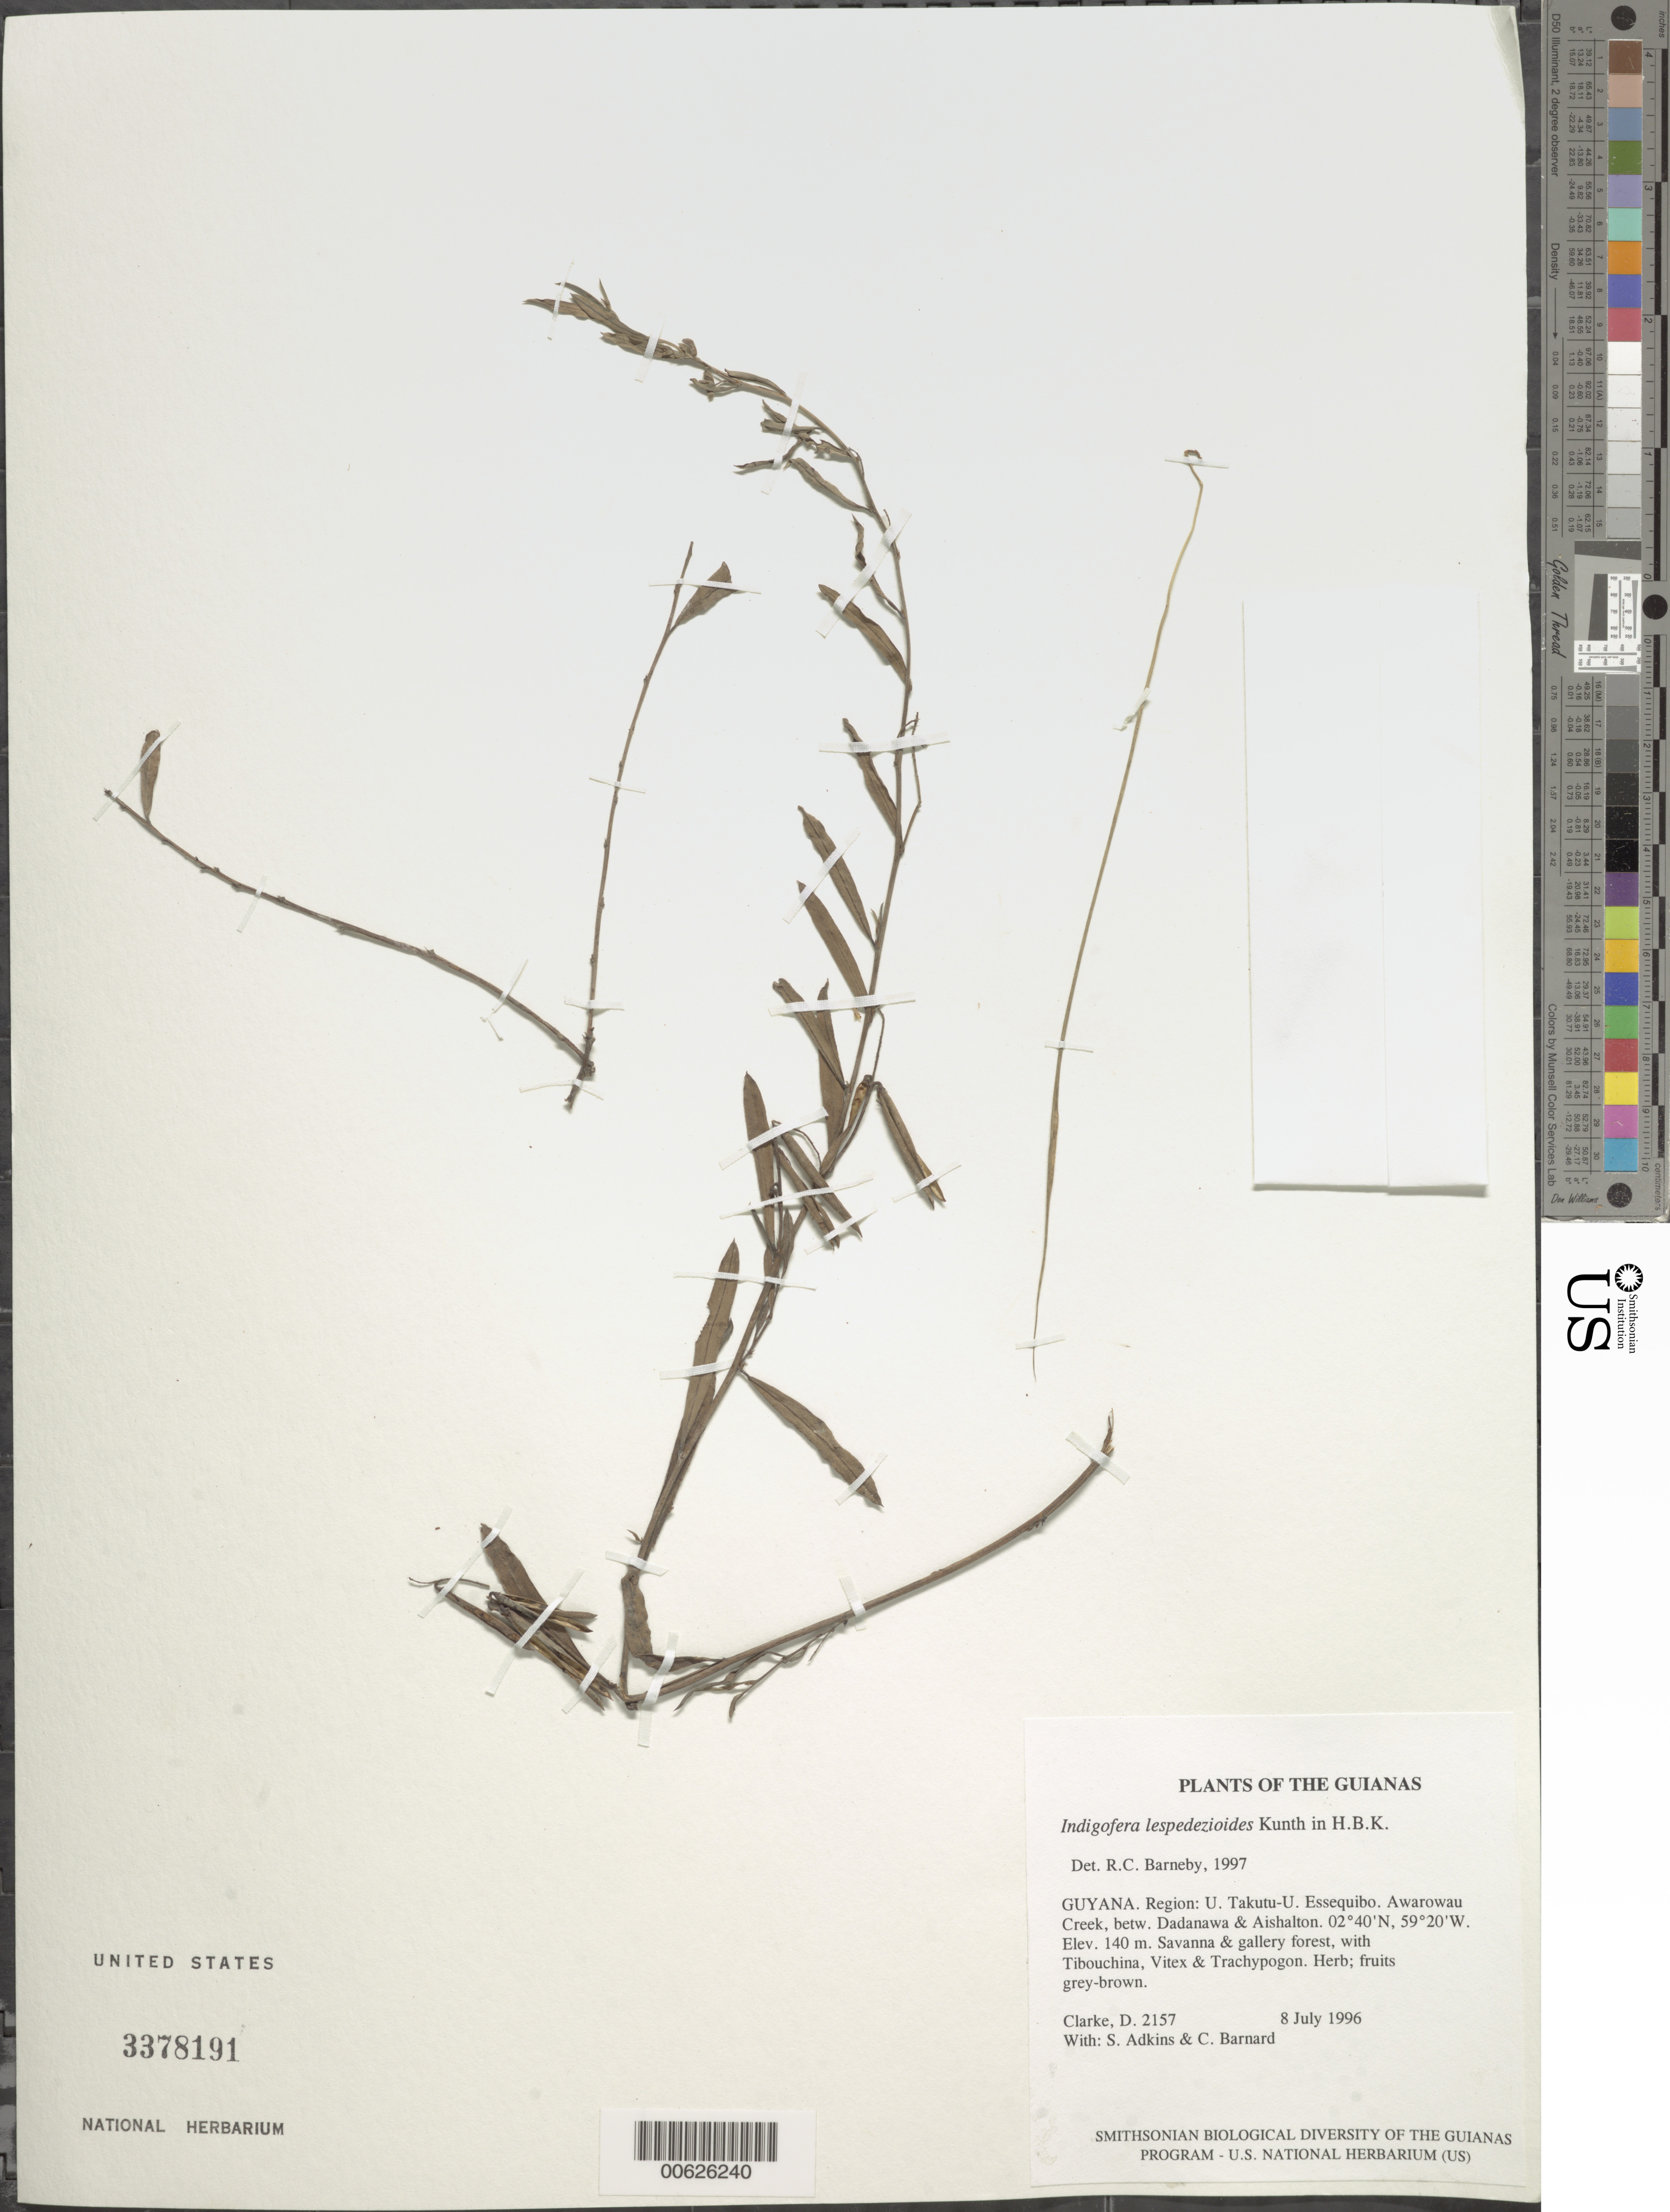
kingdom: Plantae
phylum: Tracheophyta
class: Magnoliopsida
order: Fabales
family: Fabaceae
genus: Indigofera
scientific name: Indigofera lespedezioides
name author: Kunth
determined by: Barneby, Rupert C., (NY)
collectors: H. D. Clarke, S. Adkins & C. Bernard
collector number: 2157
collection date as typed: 8 July 1996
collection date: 1996-07-08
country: Guyana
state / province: U. Takutu-U. Essequibo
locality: Awarowau Creek, betw. Dadanawa & Aishalton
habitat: Savanna & gallery forest, with Tibouchina, Vitex & Trachypogon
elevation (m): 140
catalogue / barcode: US 3378191